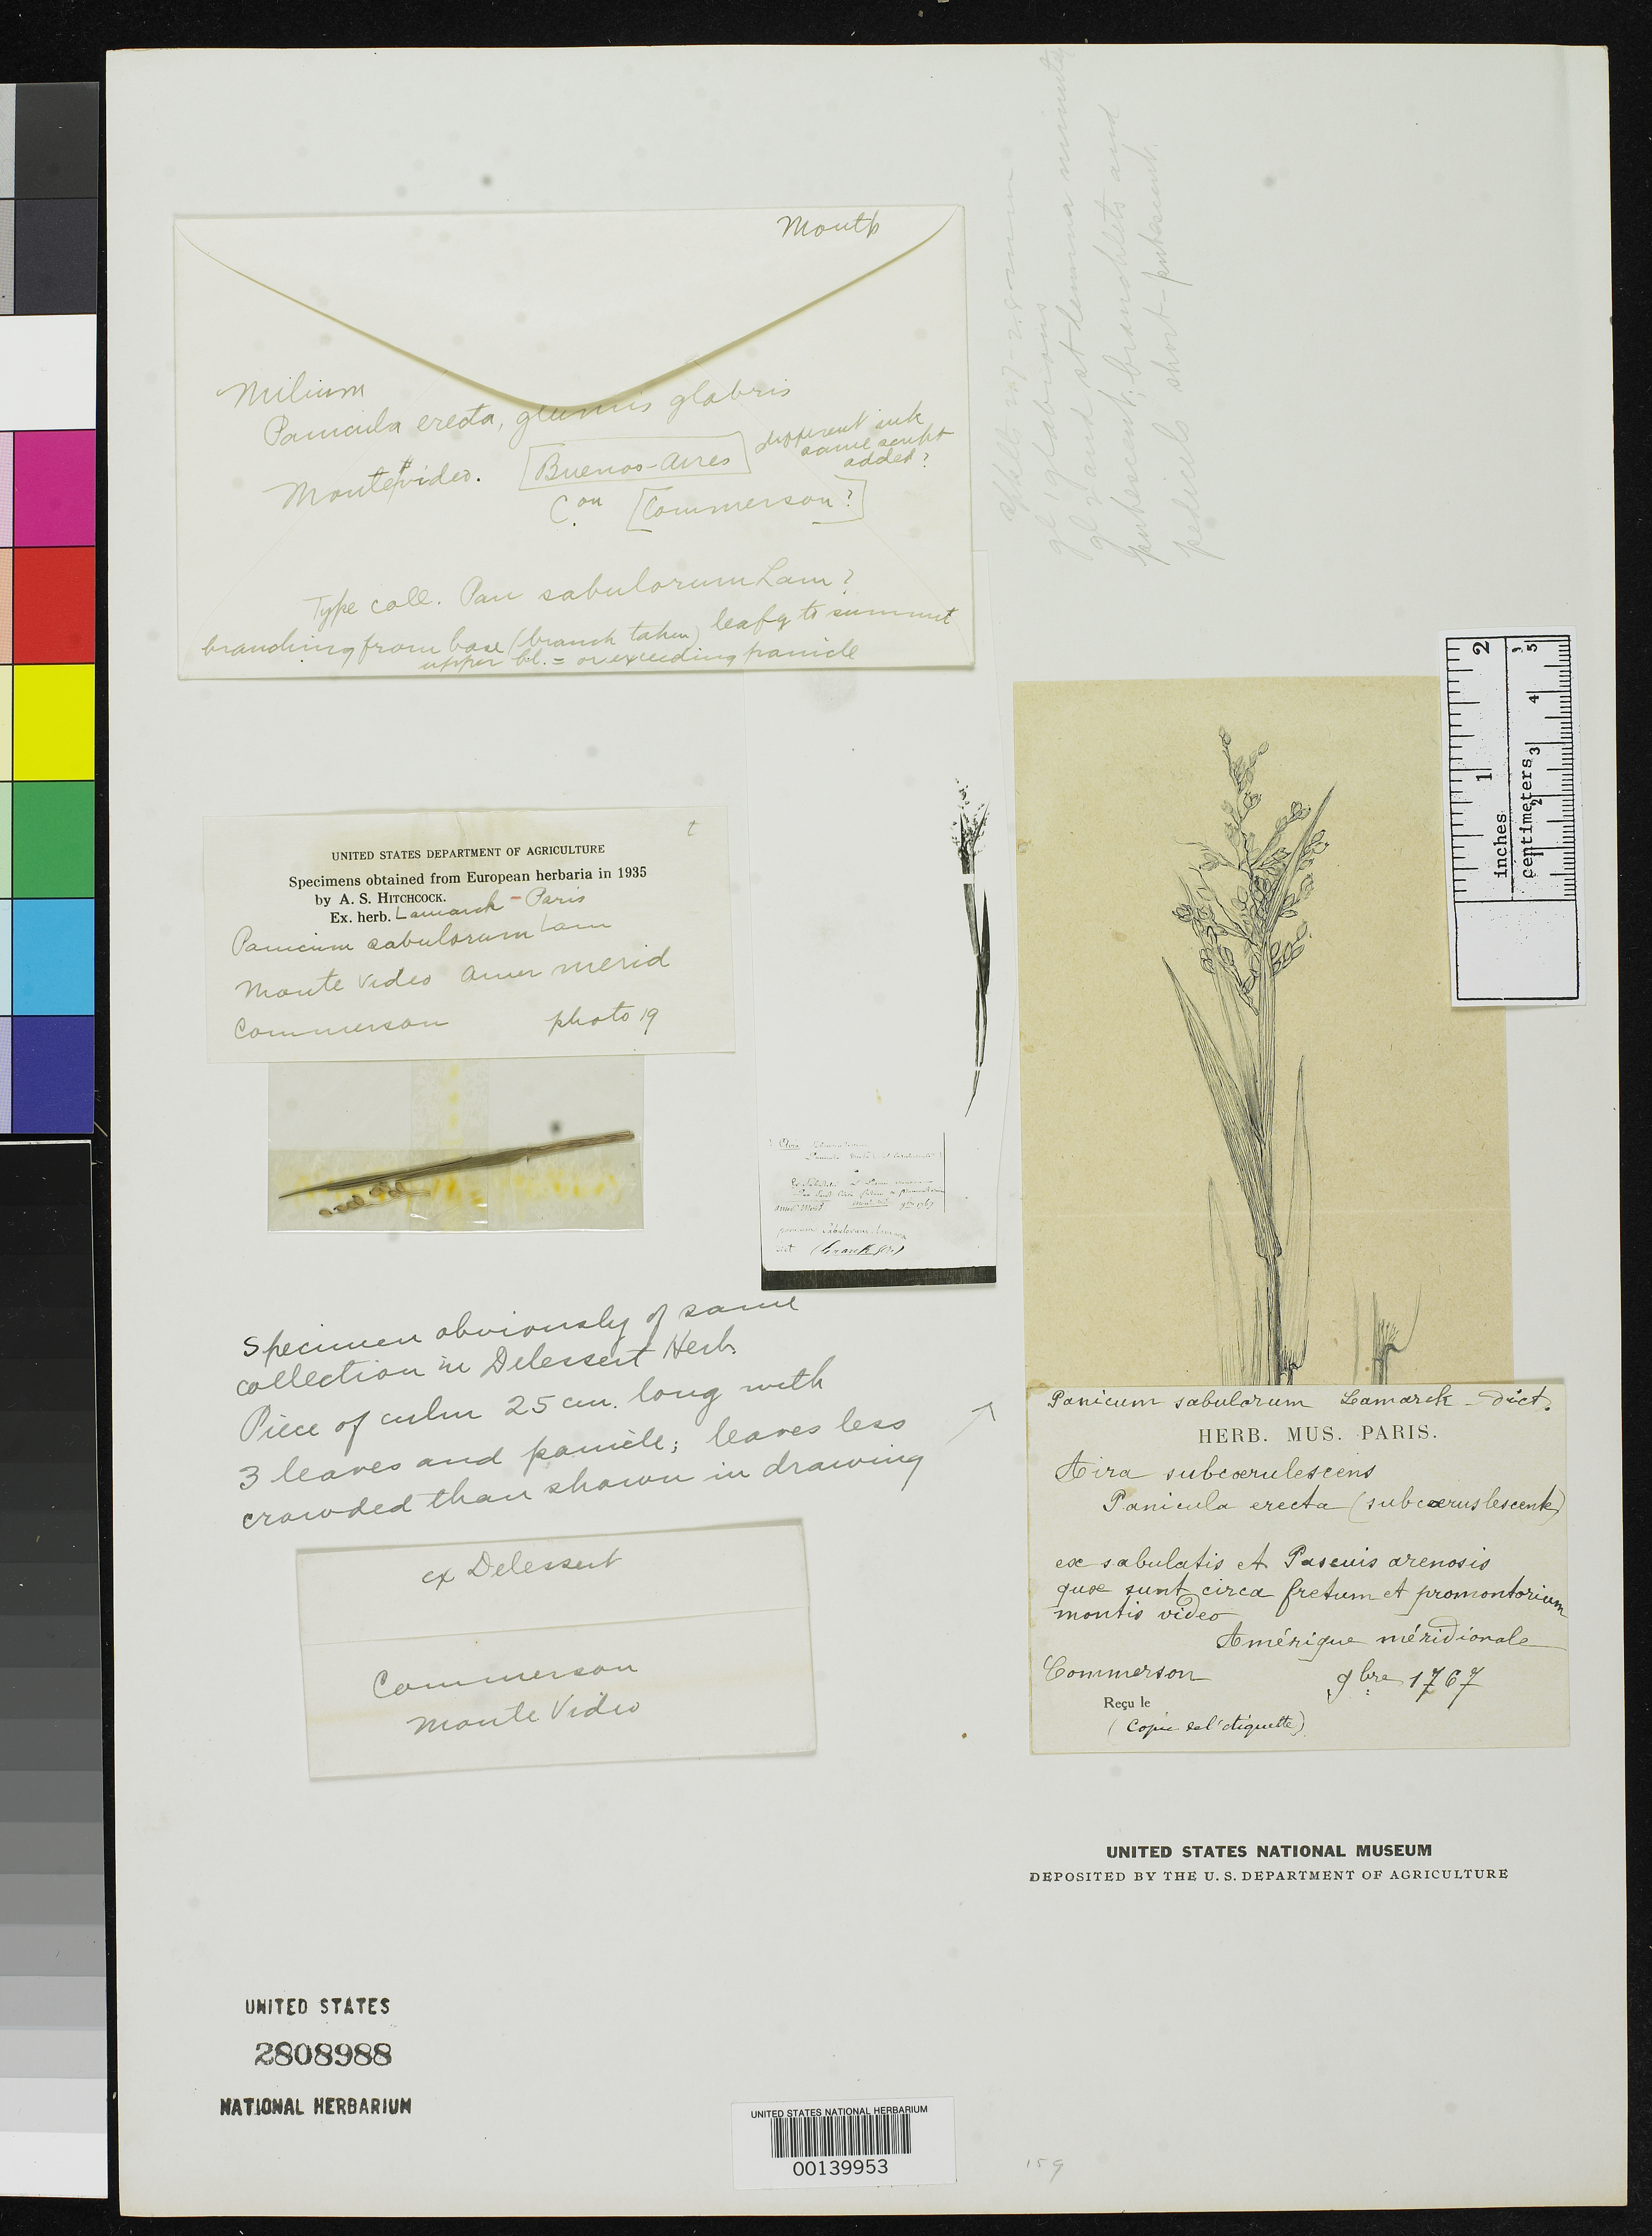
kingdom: Plantae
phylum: Tracheophyta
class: Liliopsida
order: Poales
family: Poaceae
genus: Panicum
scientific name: Panicum sabulorum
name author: Lam.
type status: Type Fragment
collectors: P. Commerson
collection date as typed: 1767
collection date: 1767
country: Uruguay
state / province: Montevideo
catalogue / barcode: US 2808988